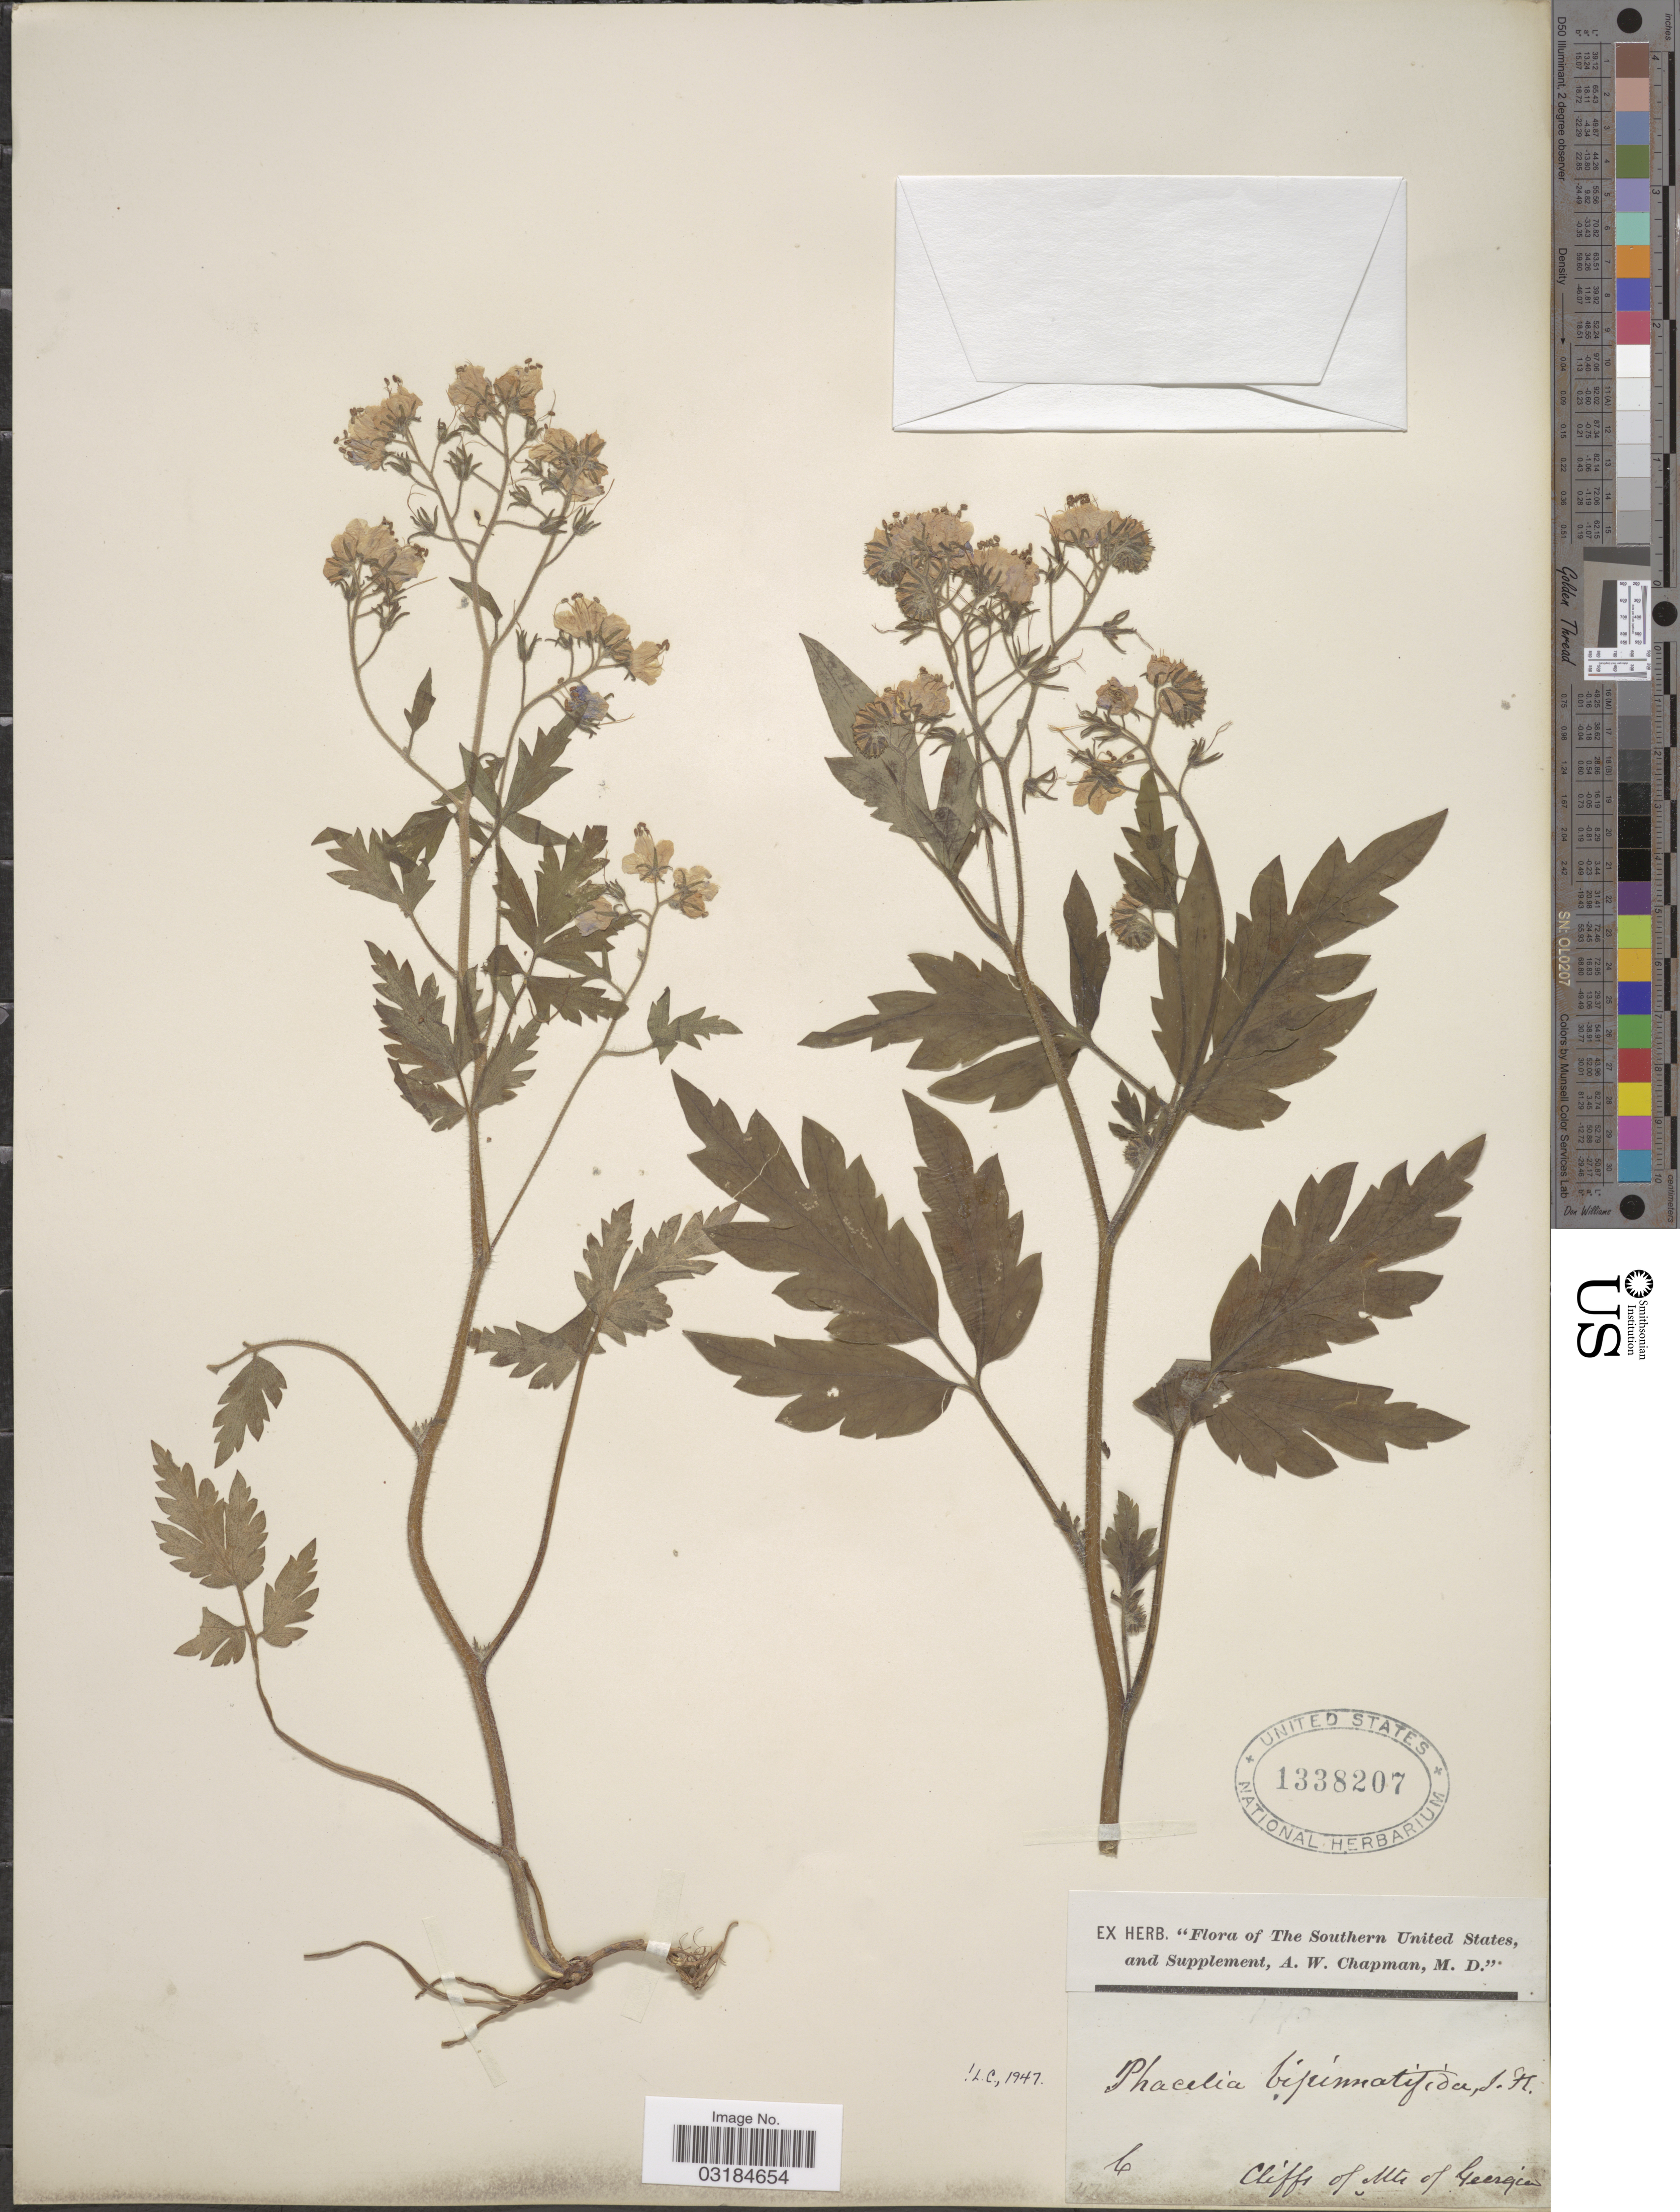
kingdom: Plantae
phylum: Tracheophyta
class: Magnoliopsida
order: Boraginales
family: Hydrophyllaceae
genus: Phacelia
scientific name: Phacelia bipinnatifida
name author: (Atwood) Michx.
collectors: W. A. Chapman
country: United States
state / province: Georgia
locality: The Southern United Stated. Cliffs of Mts of Georgia.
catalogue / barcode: US 1338207